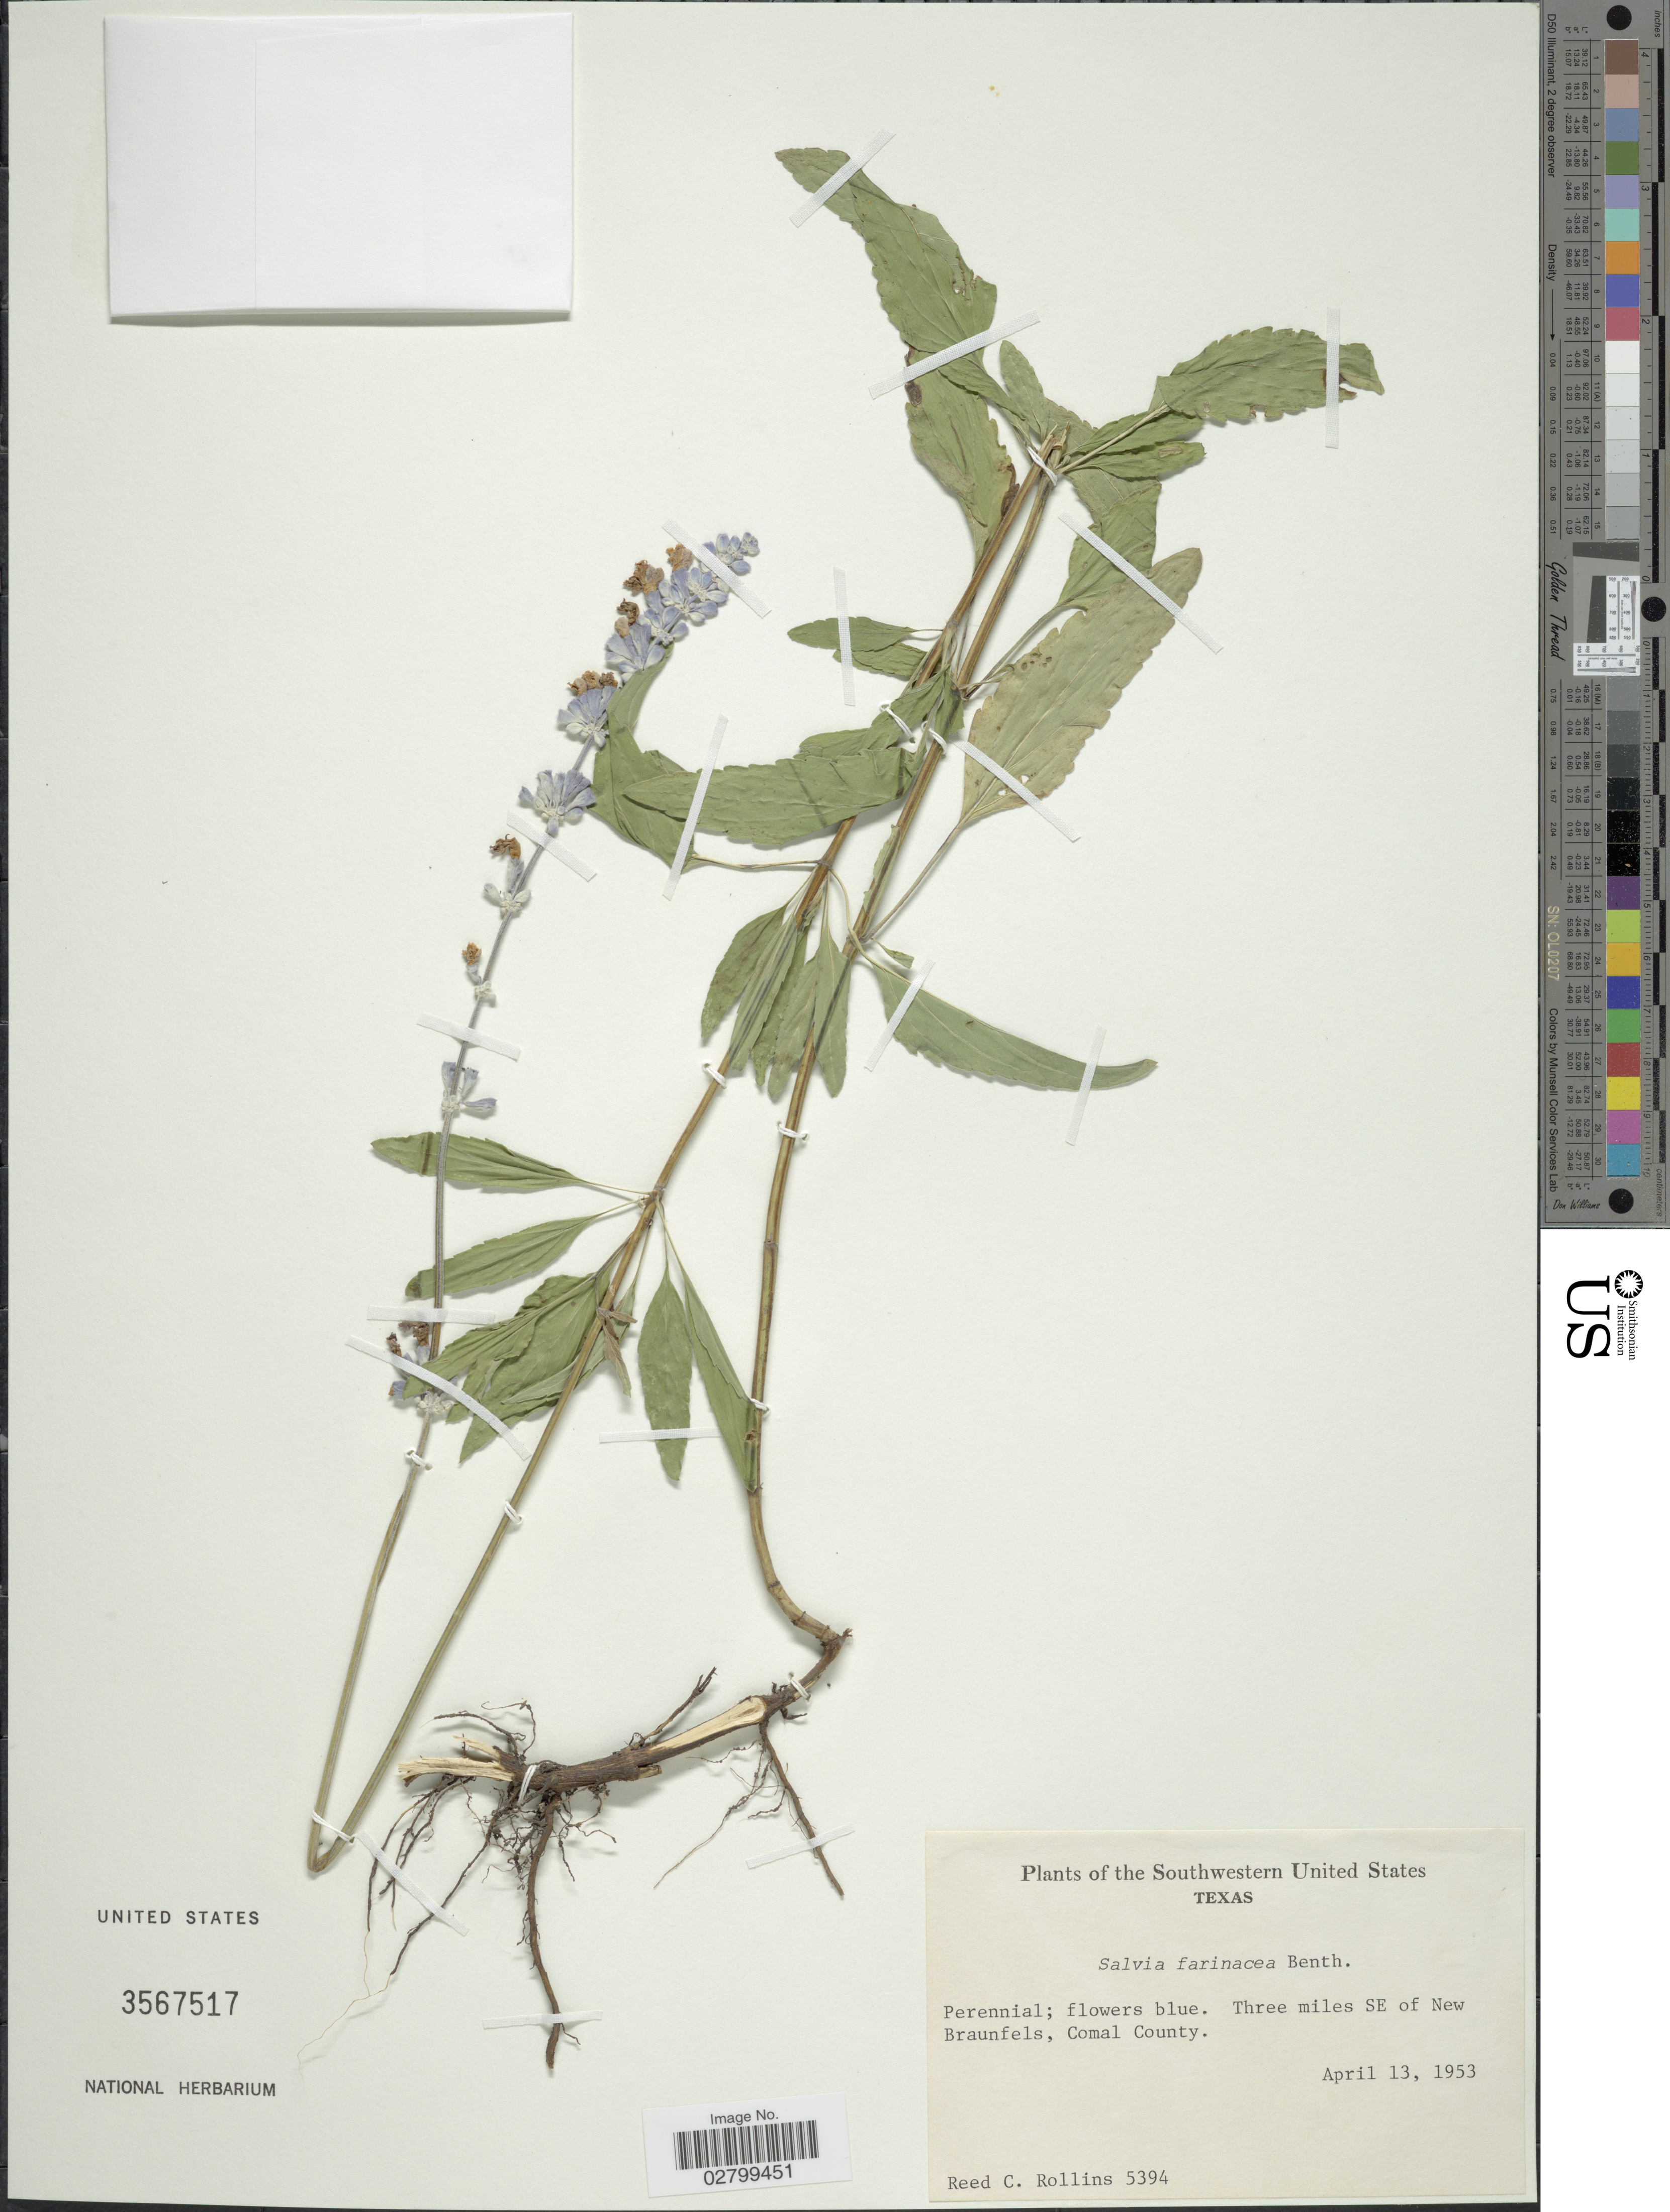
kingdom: Plantae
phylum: Tracheophyta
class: Magnoliopsida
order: Lamiales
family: Lamiaceae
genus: Salvia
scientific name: Salvia farinacea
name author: Benth.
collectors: R. C. Rollins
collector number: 5394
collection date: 1953-04-13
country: United States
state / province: Texas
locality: Southwestern United States. Three miles SE of New Braunfels, Comal County.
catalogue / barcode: US 3567517